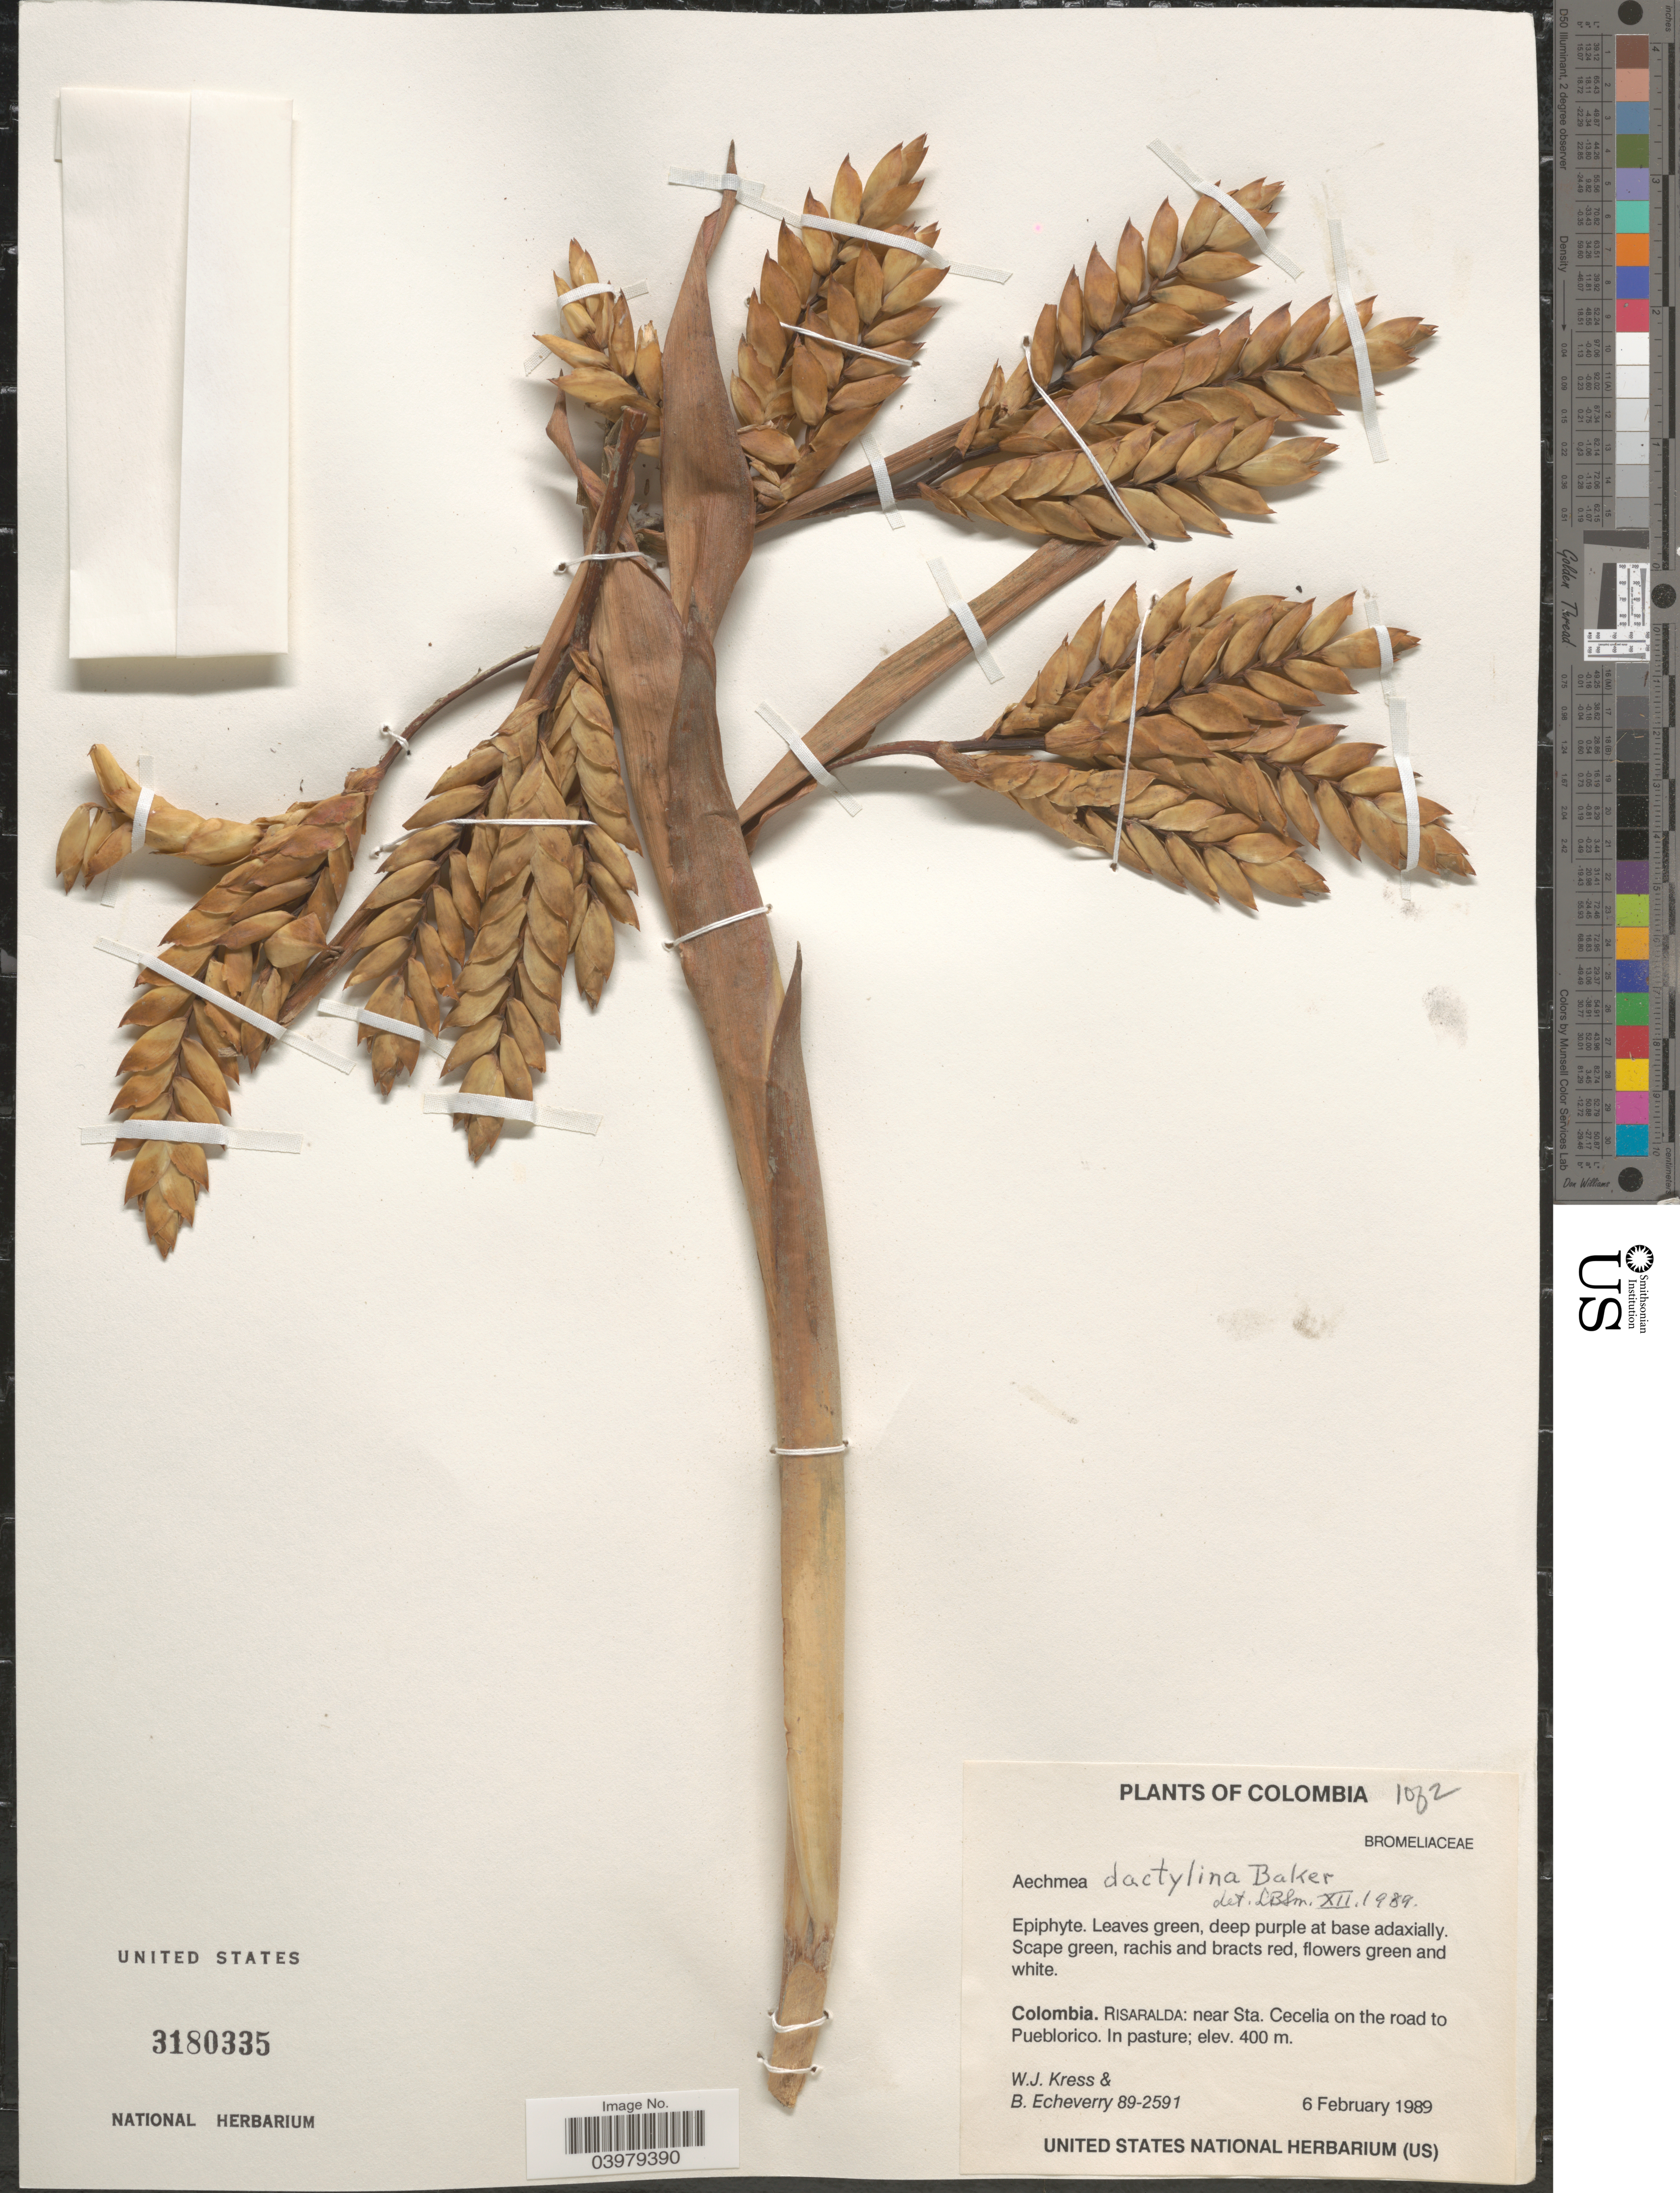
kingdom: Plantae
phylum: Tracheophyta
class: Liliopsida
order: Poales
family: Bromeliaceae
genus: Aechmea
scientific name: Aechmea dactylina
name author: Baker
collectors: W. J. Kress & B. Echeverry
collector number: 89-2591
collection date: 1989-02-06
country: Colombia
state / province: Risaralda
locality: Near Sta. Cecelia on the road to Pueblorico. In pasture.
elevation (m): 400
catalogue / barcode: US 3180335